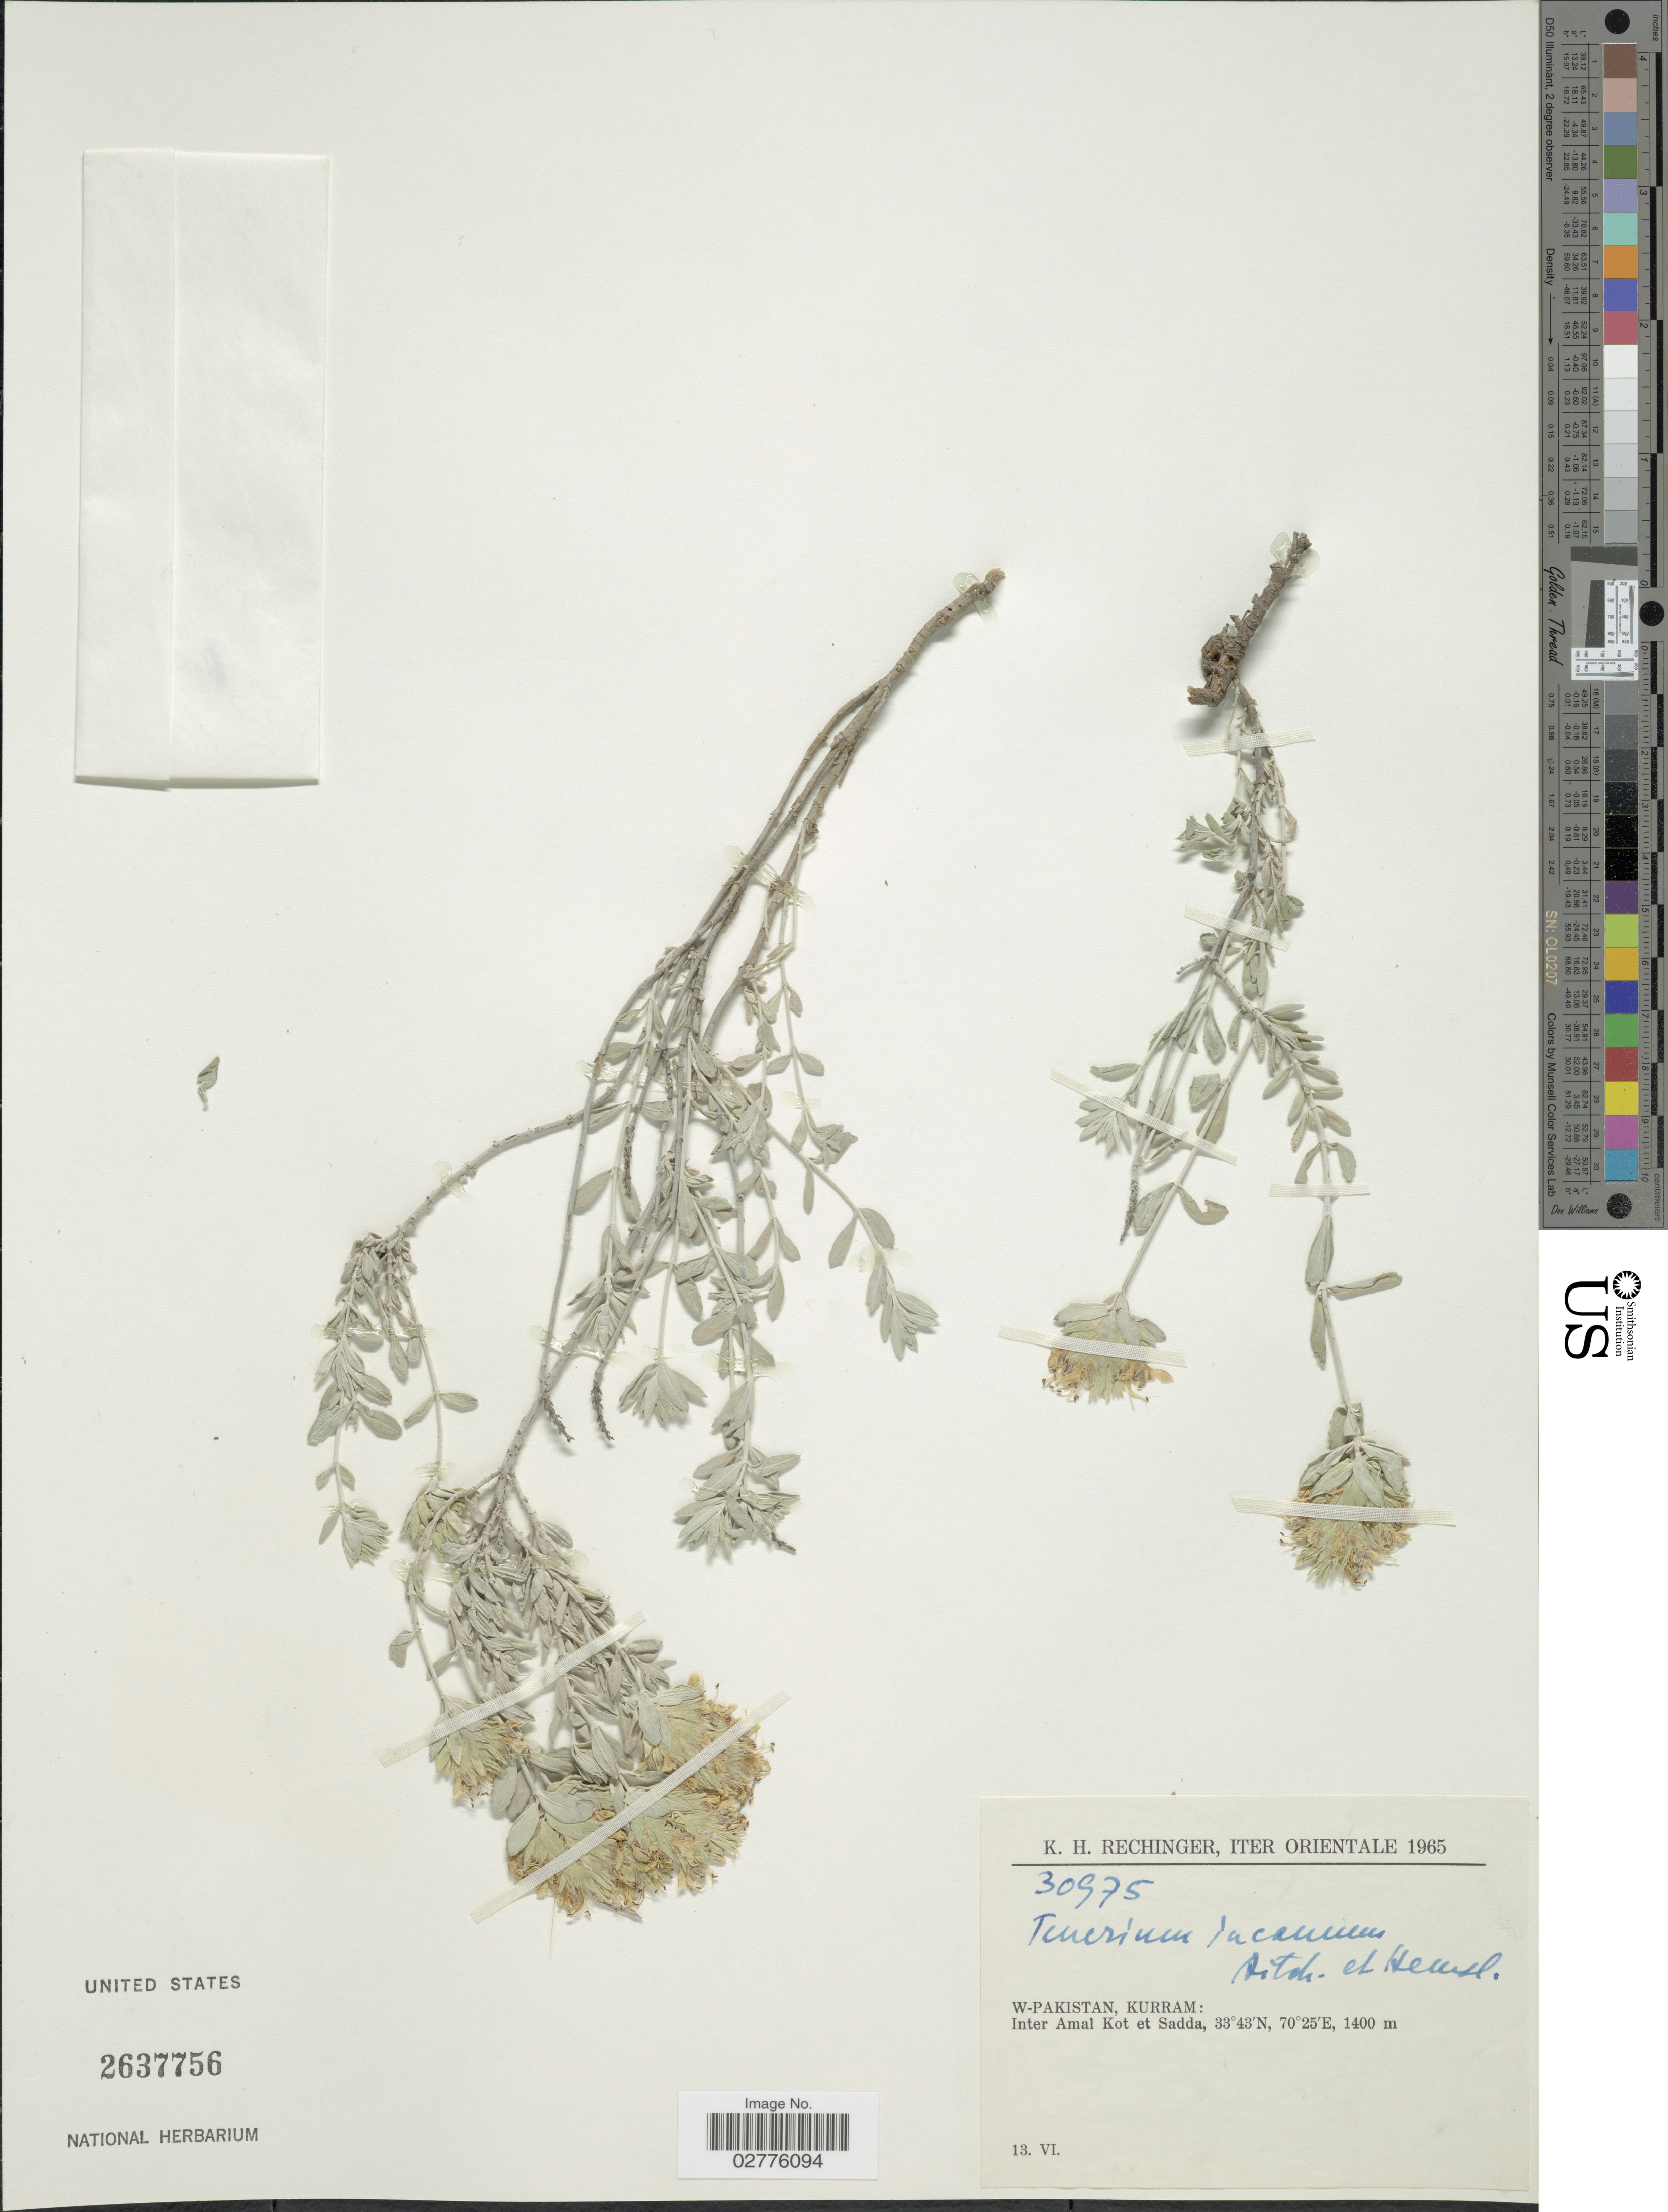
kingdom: Plantae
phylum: Tracheophyta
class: Magnoliopsida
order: Lamiales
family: Lamiaceae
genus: Teucrium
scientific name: Teucrium incanum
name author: Schur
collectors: K. H. Rechinger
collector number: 30975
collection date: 1965-06-13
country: Pakistan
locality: Orientale, W-Pakistan, Kurram: Inter Amal Kot et Sadda.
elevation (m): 1400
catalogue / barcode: US 2637756